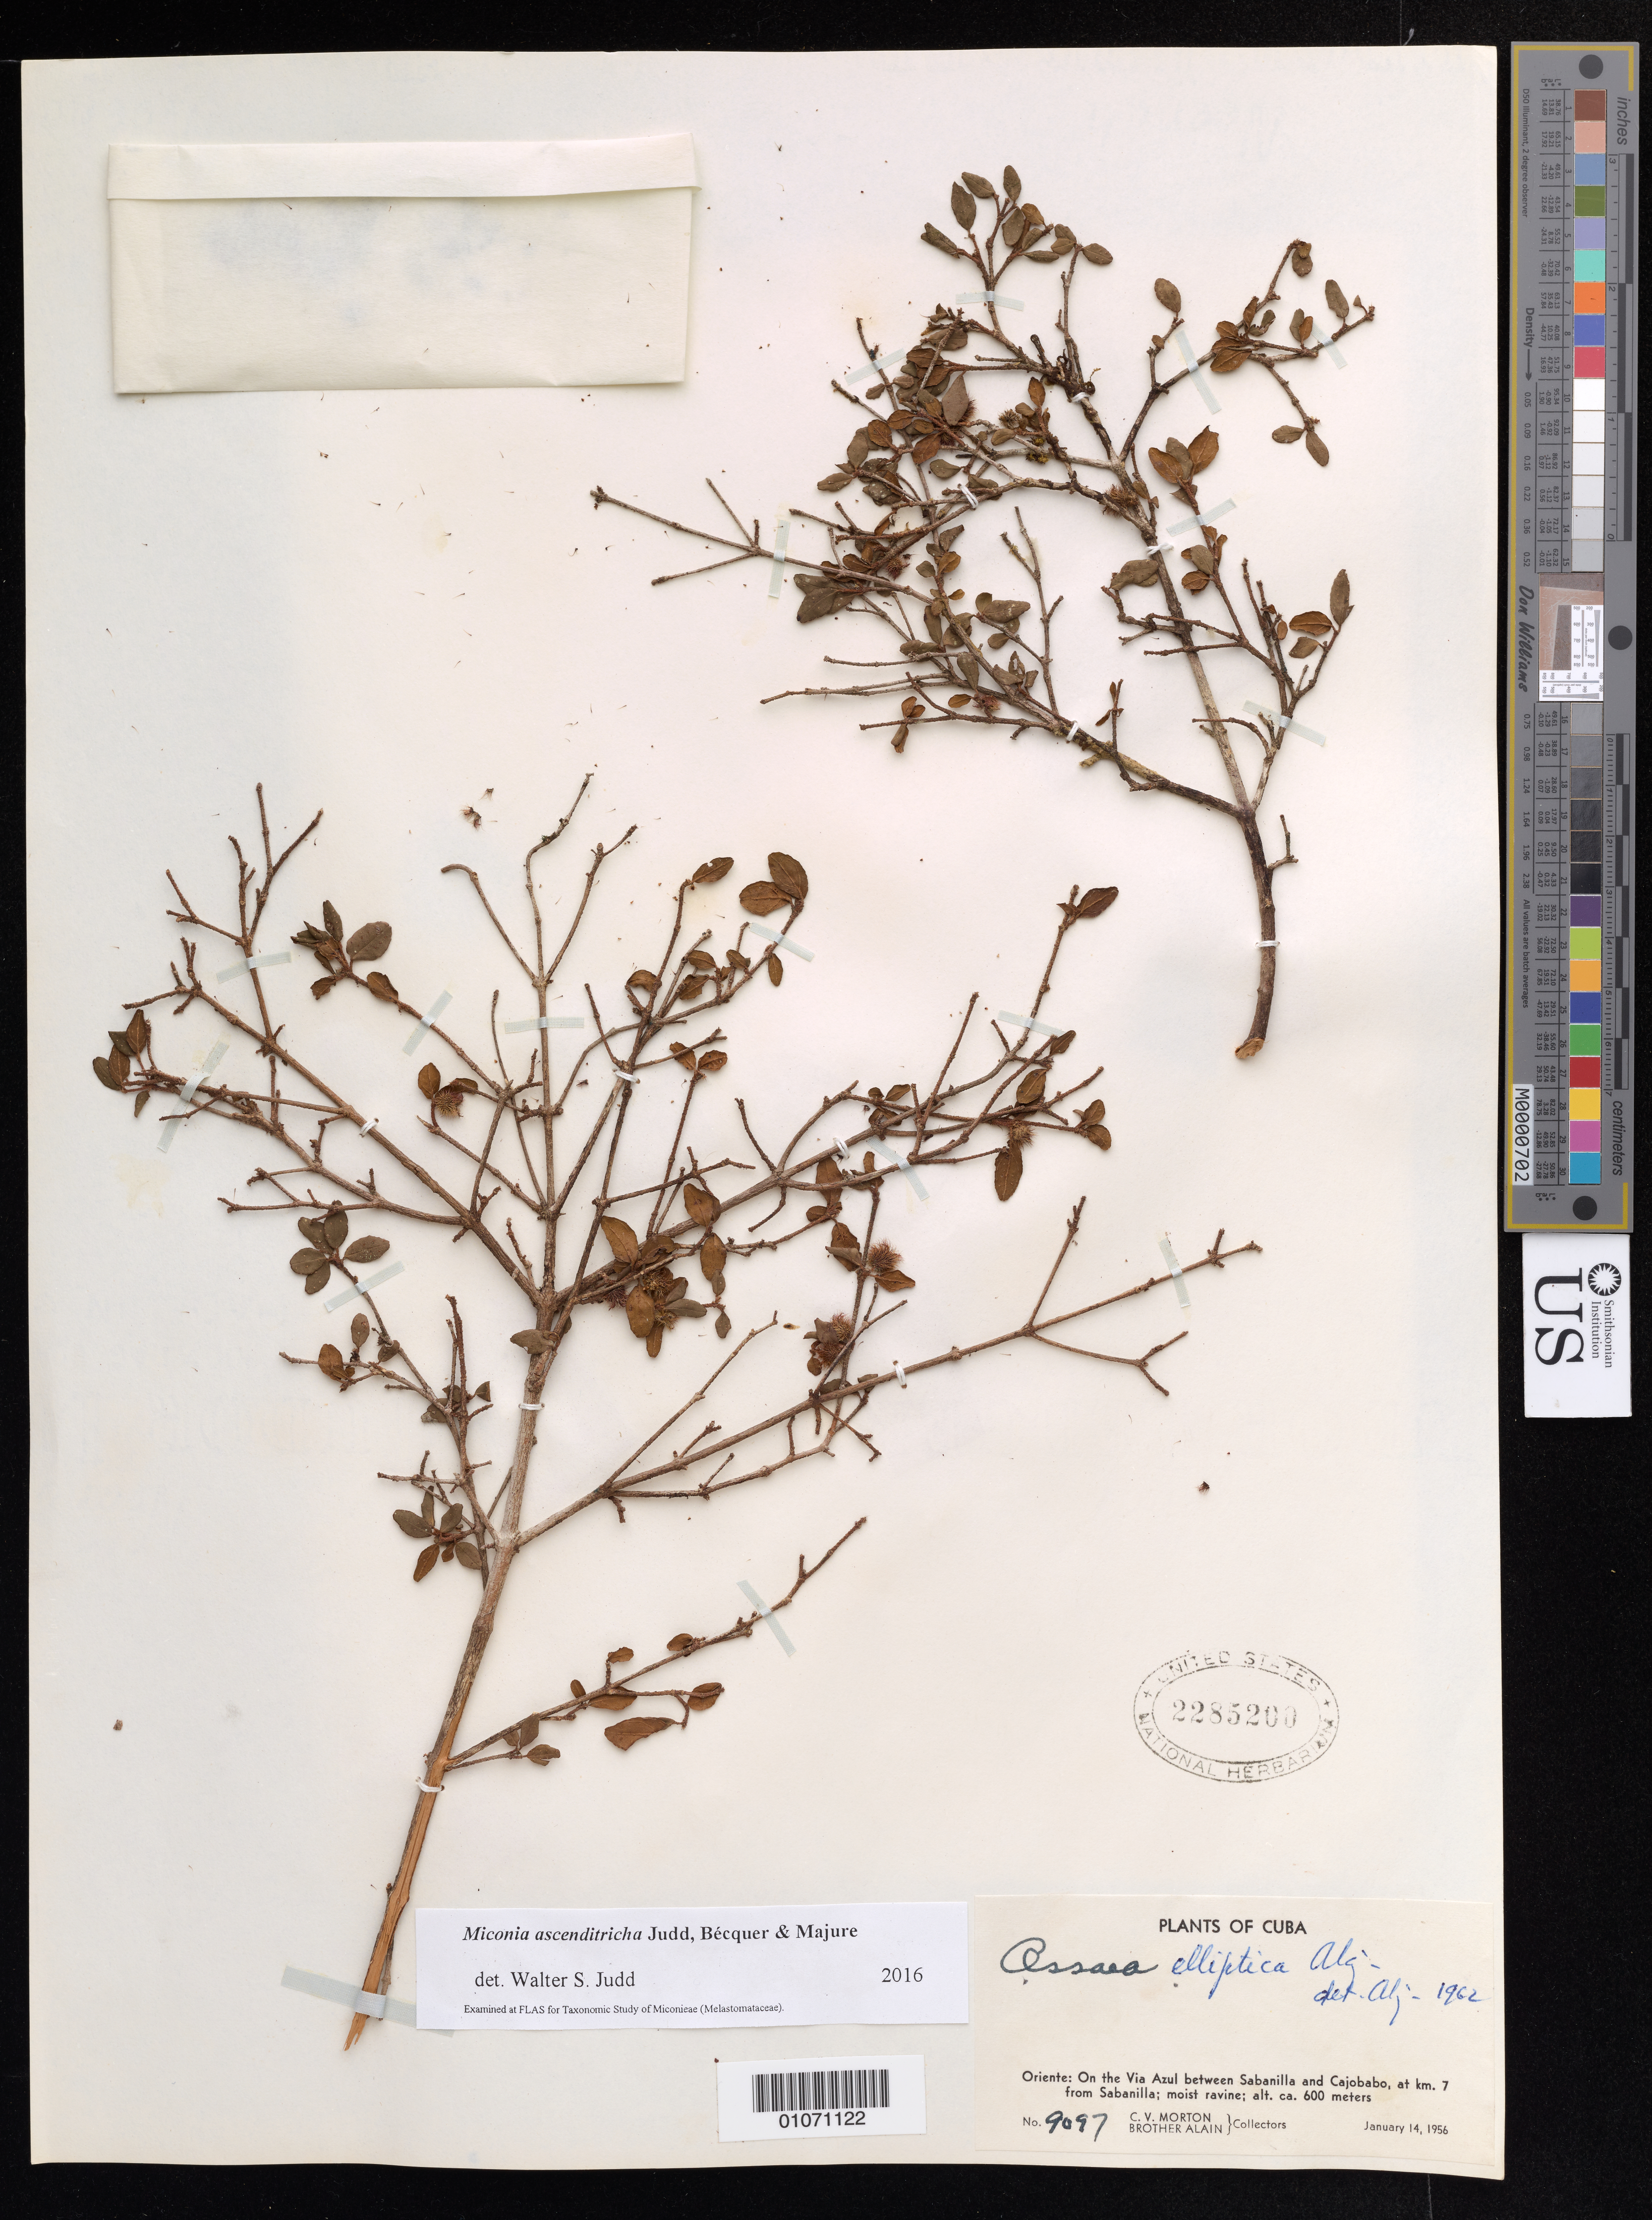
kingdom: Plantae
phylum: Tracheophyta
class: Magnoliopsida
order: Myrtales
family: Melastomataceae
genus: Miconia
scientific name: Miconia ascenditricha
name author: Judd et al.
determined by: Judd, Walter S.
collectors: C. V. Morton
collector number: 9097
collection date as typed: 14 Jan 1956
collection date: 1956-01-14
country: Cuba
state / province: Oriente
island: Cuba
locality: Via Azul between Sabanilla and Cajobabo, at 7 km from Sabanilla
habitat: Moist ravine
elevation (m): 600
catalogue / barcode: US 2285200